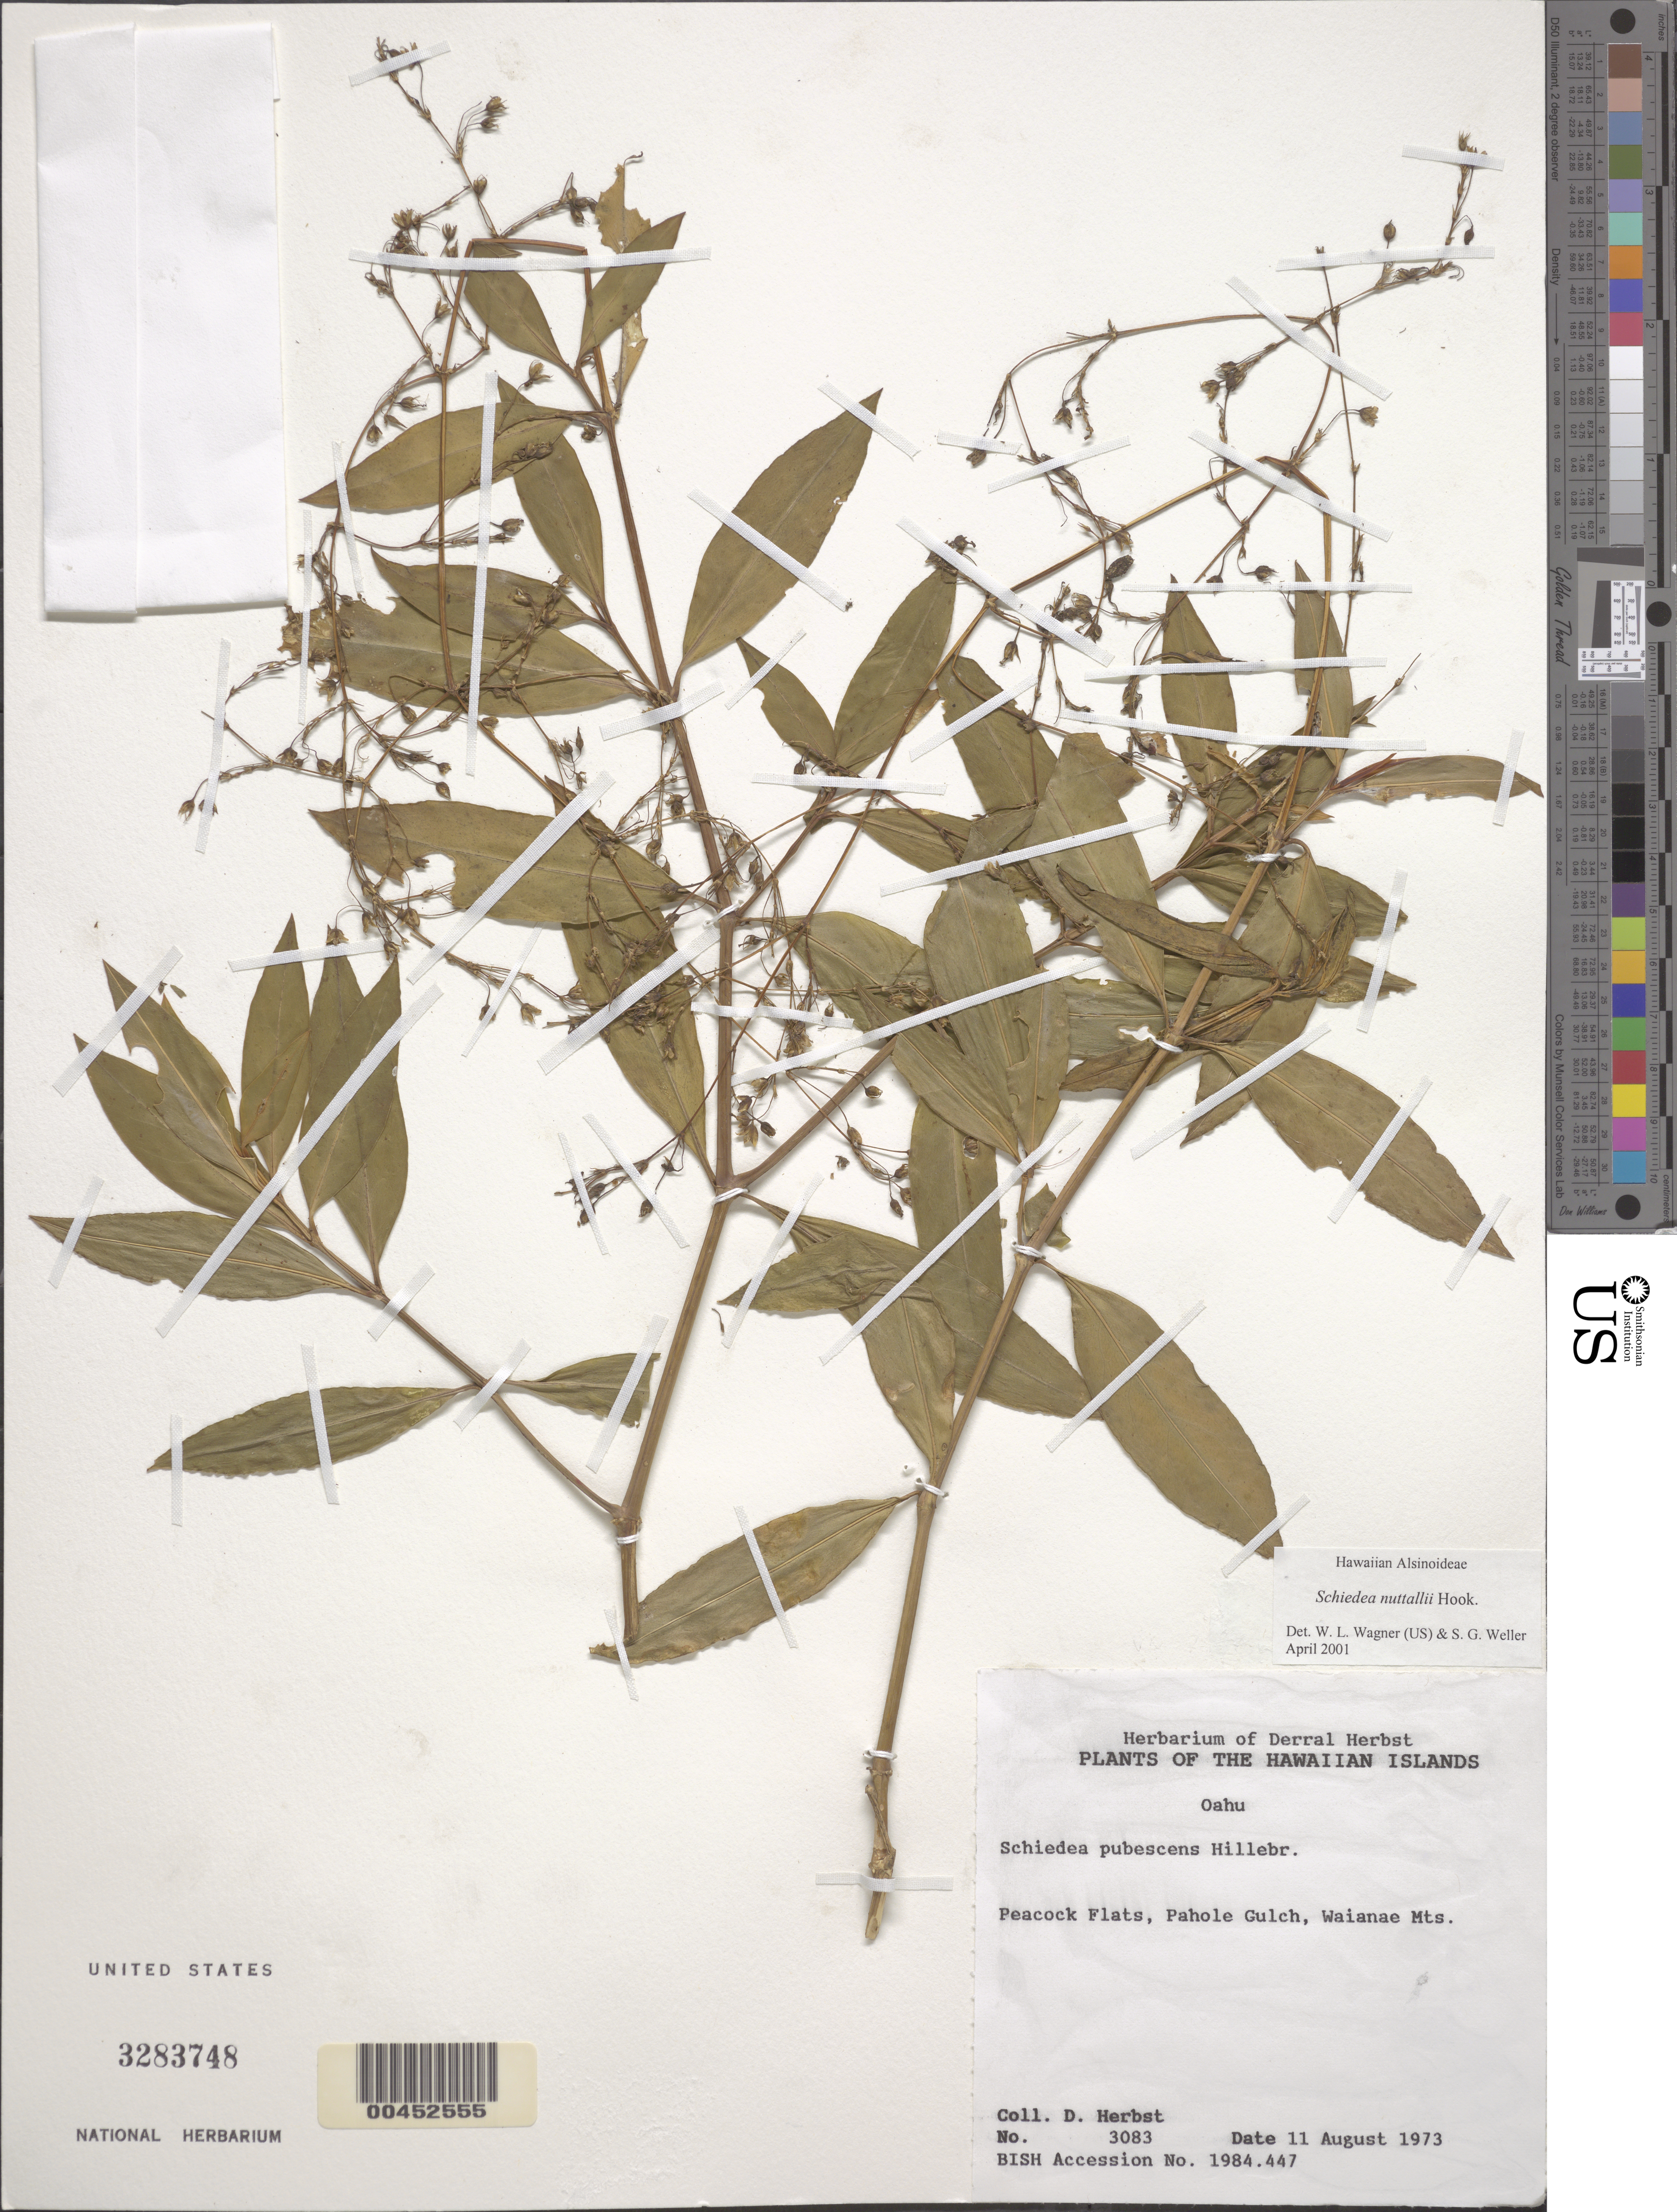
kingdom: Plantae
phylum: Tracheophyta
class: Magnoliopsida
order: Caryophyllales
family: Caryophyllaceae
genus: Schiedea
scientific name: Schiedea nuttallii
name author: Hook.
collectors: D. R. Herbst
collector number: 3083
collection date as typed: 11 Aug 1973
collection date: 1973-08-11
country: United States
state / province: Hawaii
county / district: Honolulu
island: Oahu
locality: Peacock Flats, Pahole Gulch, Waianae Mts.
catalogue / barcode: US 3283748